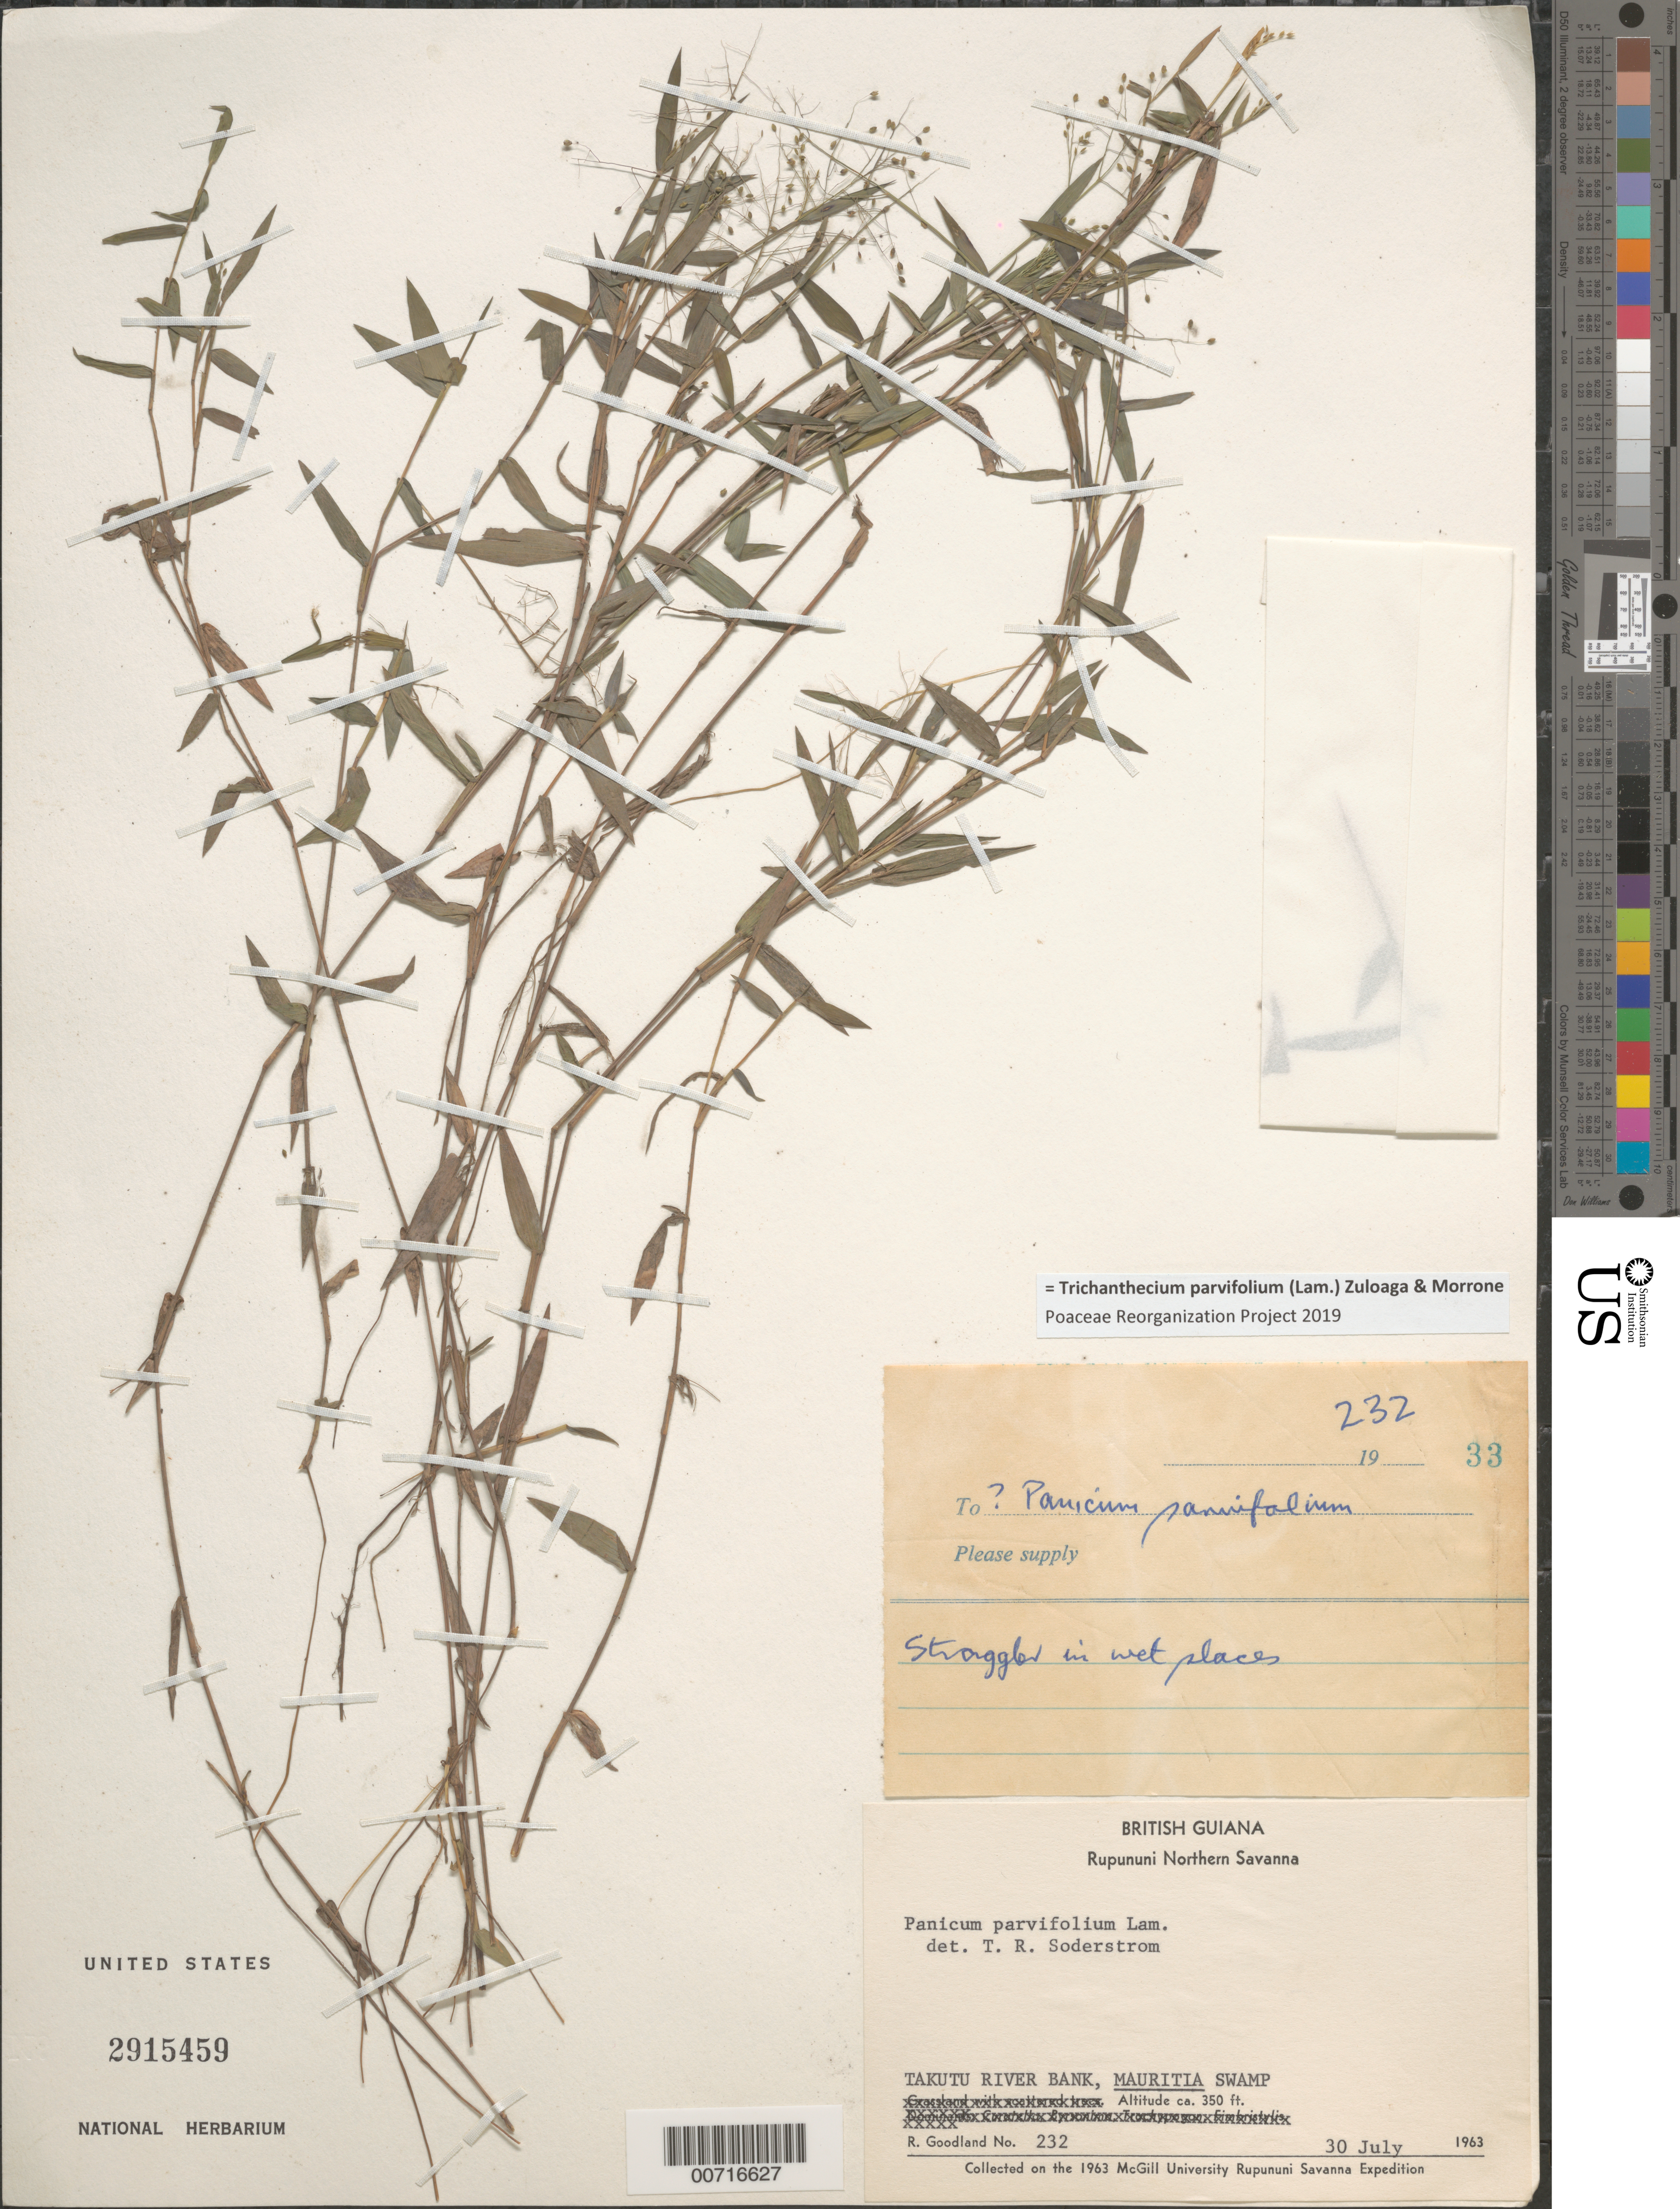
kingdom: Plantae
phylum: Tracheophyta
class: Liliopsida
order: Poales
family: Poaceae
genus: Trichanthecium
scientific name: Trichanthecium parvifolium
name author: (Lam.) Zuloaga & Morrone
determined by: Poaceae Reorganization Project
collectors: R. Goodland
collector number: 232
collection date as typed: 30-Jul-63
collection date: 1963-07-30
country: Guyana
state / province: U. Takutu-U. Essequibo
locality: Rupununi Northern Savanna, St. Ignatius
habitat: Grassland with scattered trees. Dominants: Curatella, Byrsonima, Trachypogon, Fimbristylis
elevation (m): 107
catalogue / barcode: US 2915459